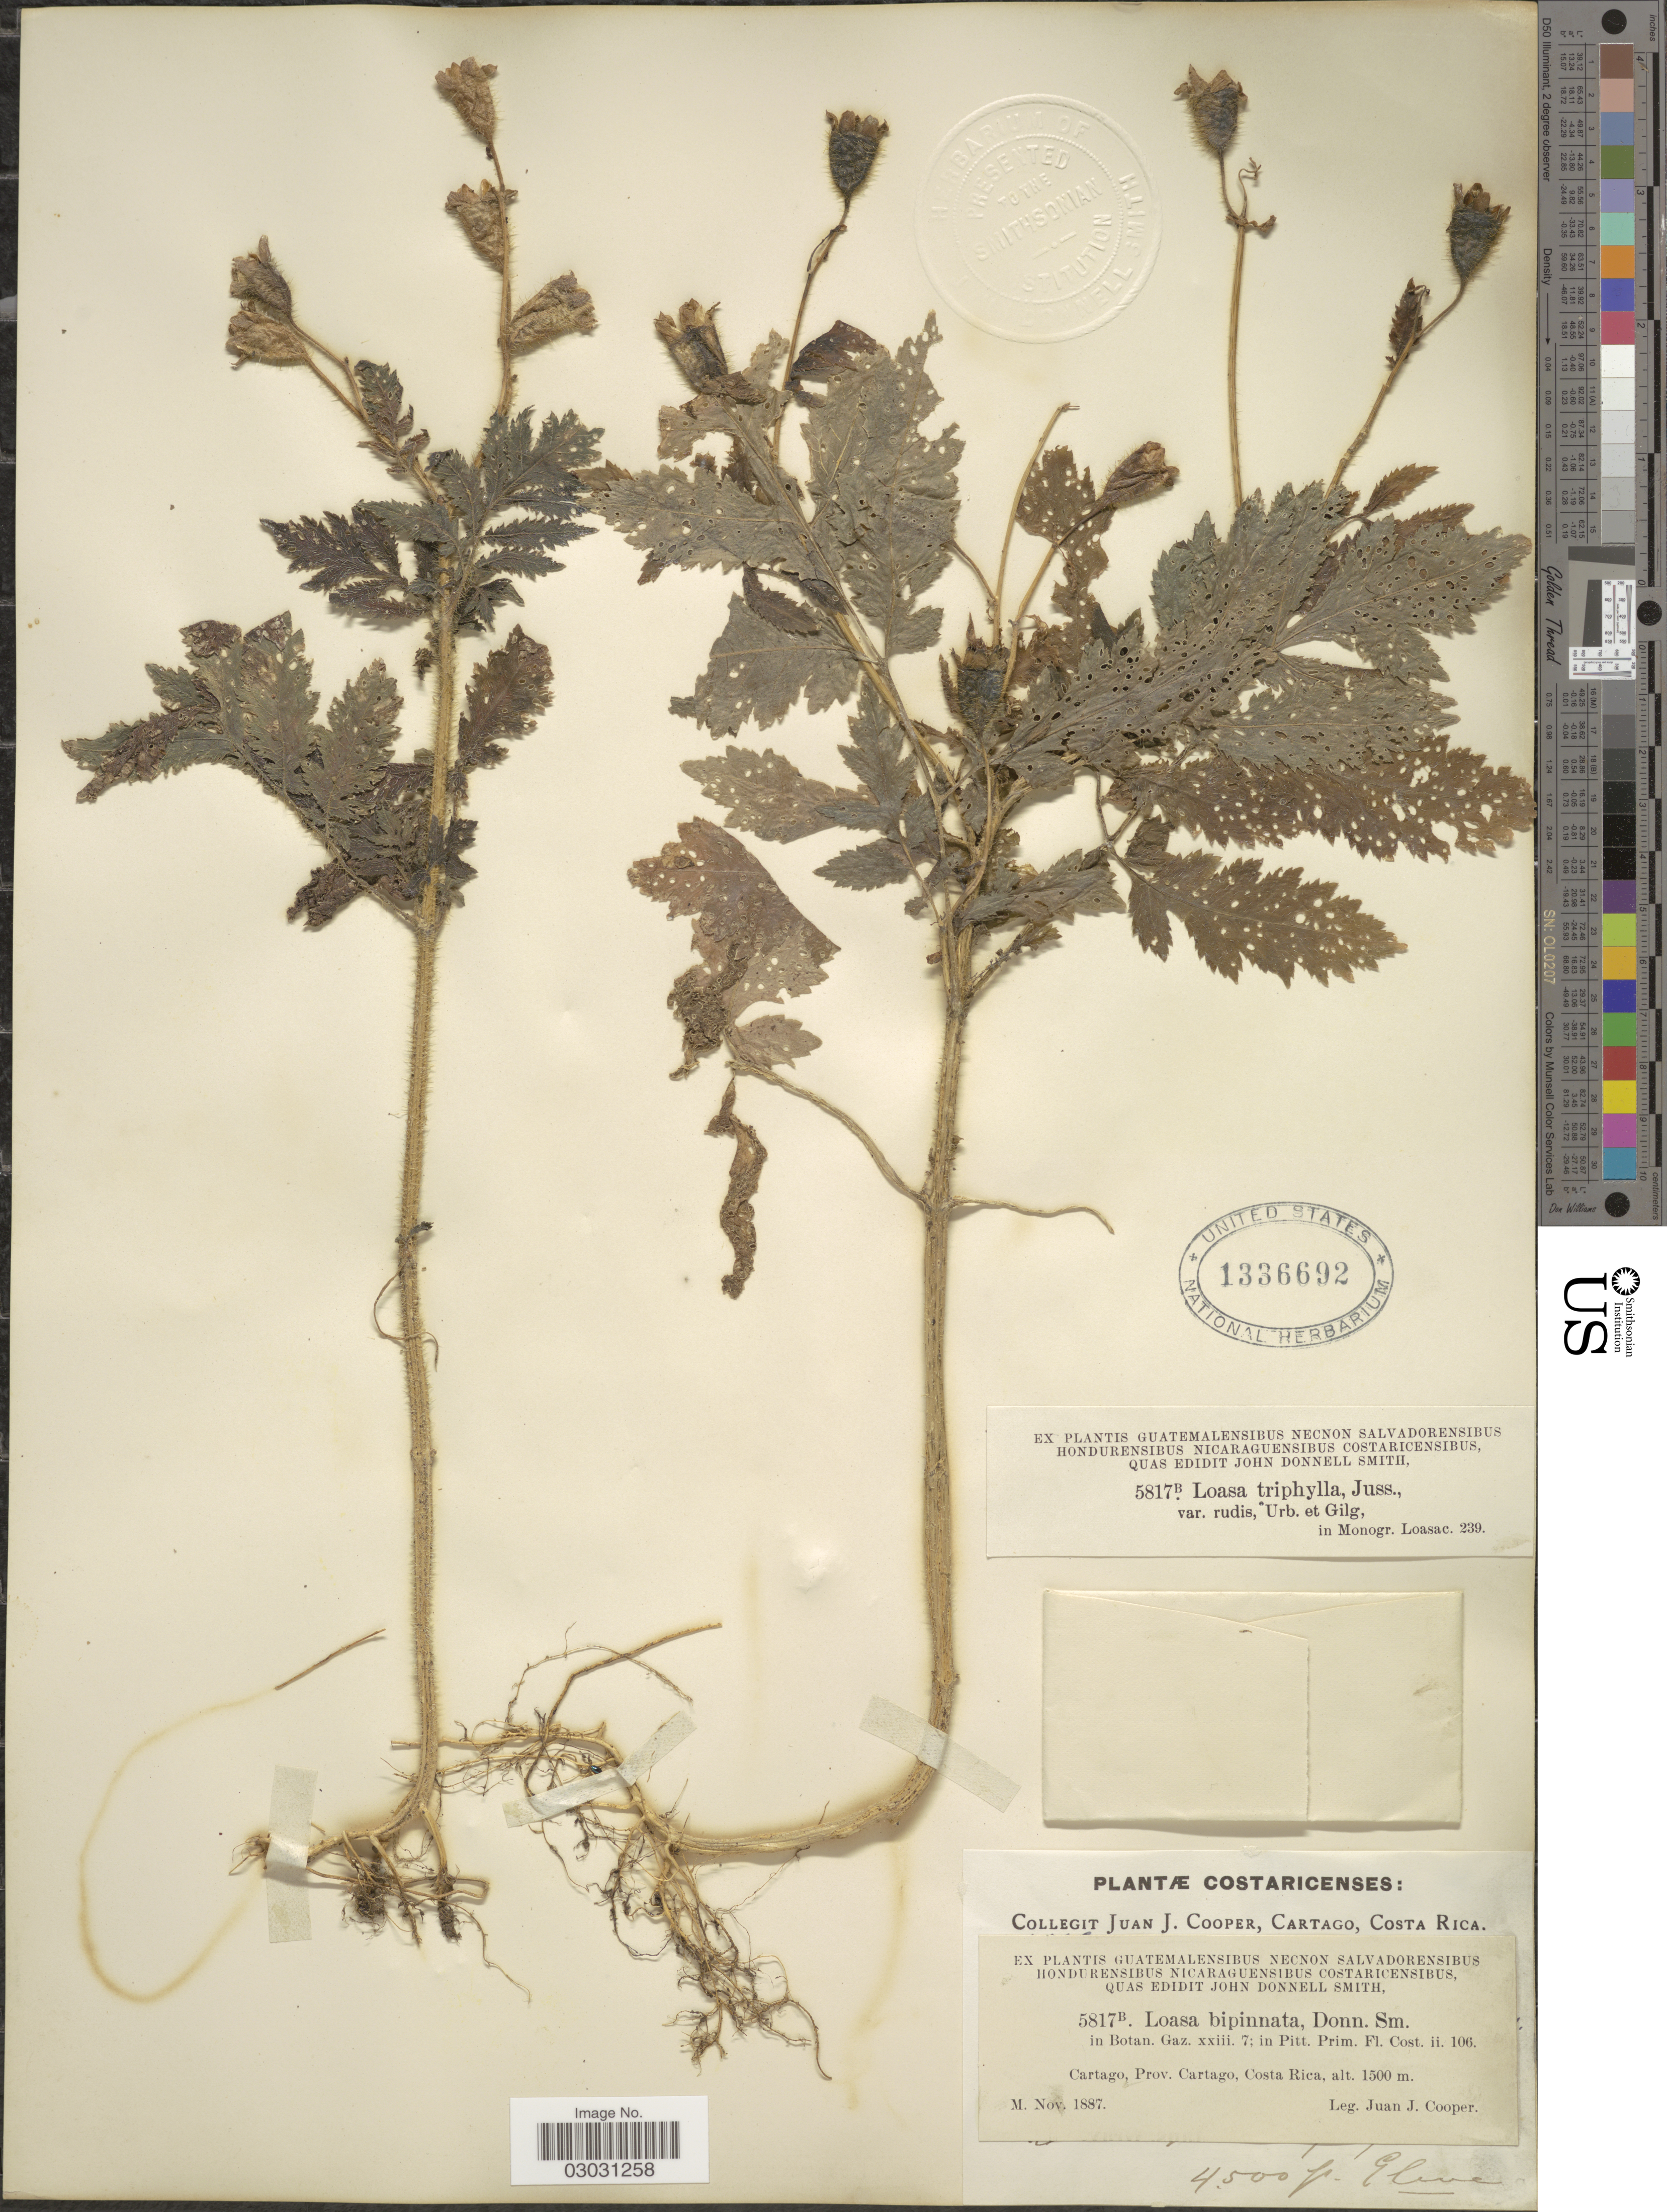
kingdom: Plantae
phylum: Tracheophyta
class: Magnoliopsida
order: Cornales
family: Loasaceae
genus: Nasa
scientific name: Nasa triphylla subsp. rudis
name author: (Benth.) Weigend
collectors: J. J. Cooper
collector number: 5817B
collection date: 1887-11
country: Costa Rica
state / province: Cartago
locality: Cartago, Prov. Cartago.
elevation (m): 1500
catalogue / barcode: US 1336692